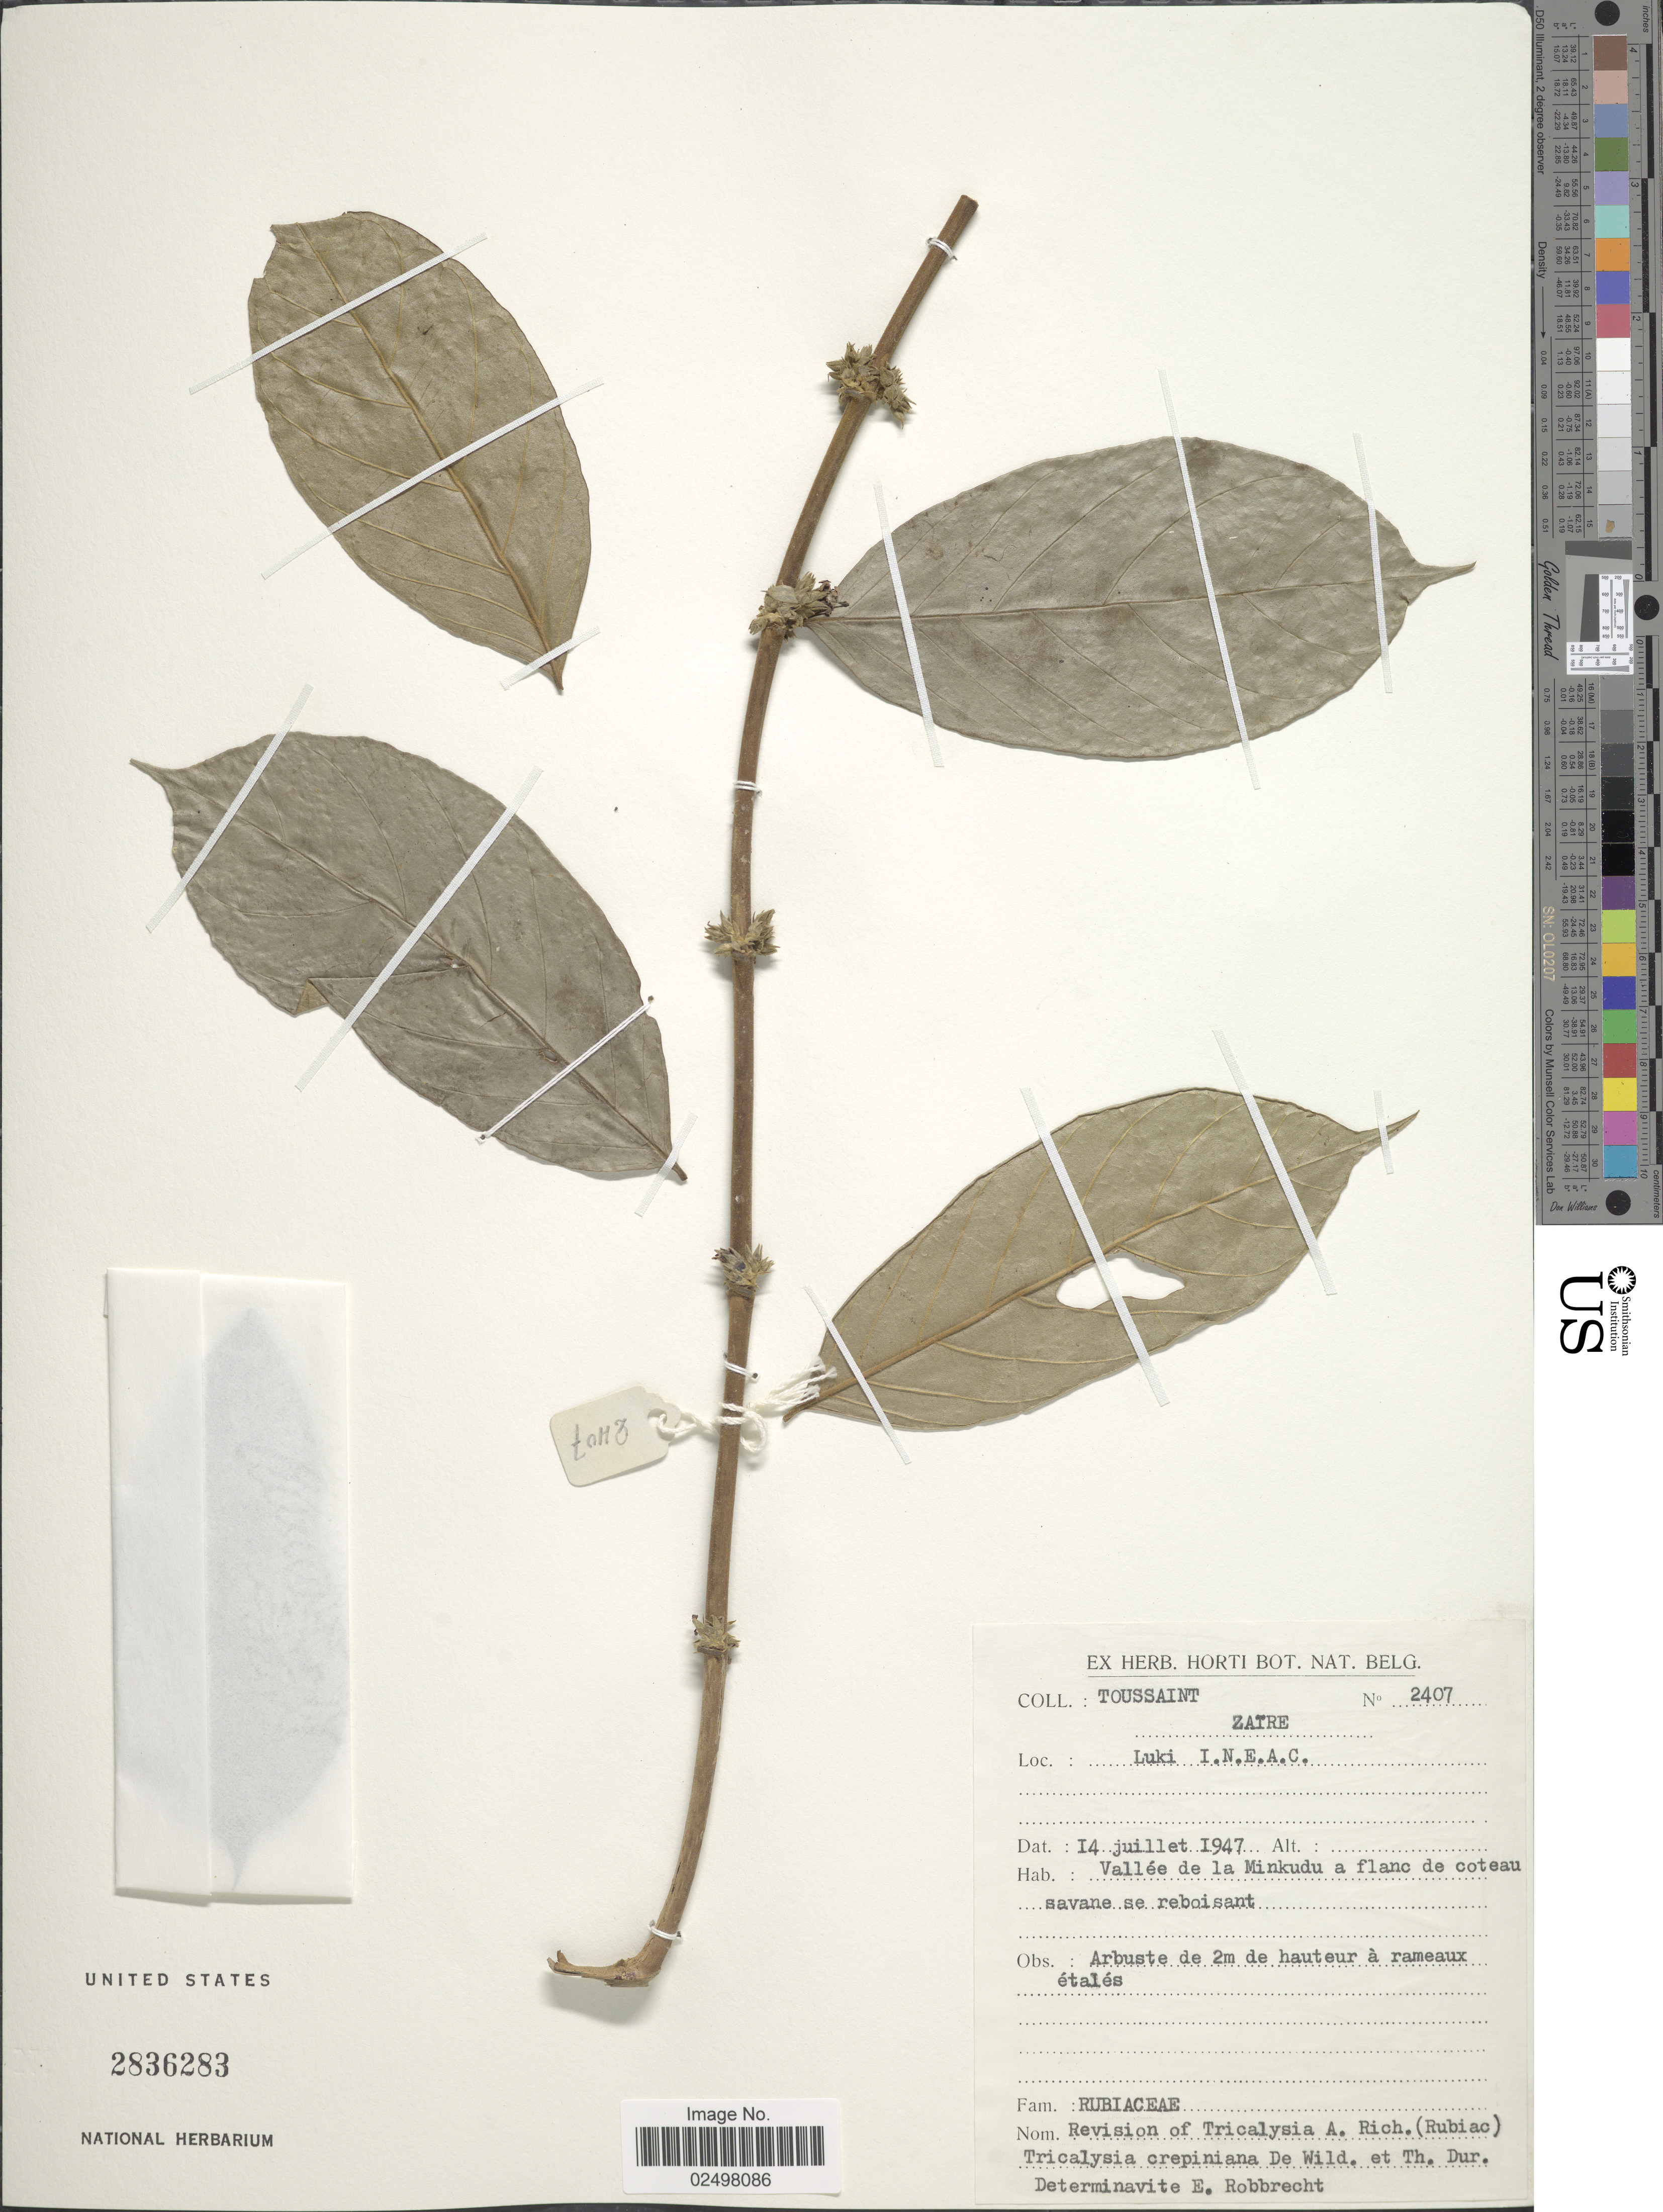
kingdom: Plantae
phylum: Tracheophyta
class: Magnoliopsida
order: Gentianales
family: Rubiaceae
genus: Tricalysia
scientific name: Tricalysia crepiniana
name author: De Wild. & Durand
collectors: -. Toussaint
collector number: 2407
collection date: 1947-07-14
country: Congo, Democratic Republic of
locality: Zaire, Luki I.N.E.A.C., Vallee de la Minkudu a flanc de coteau savane se reboisant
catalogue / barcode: US 2836283